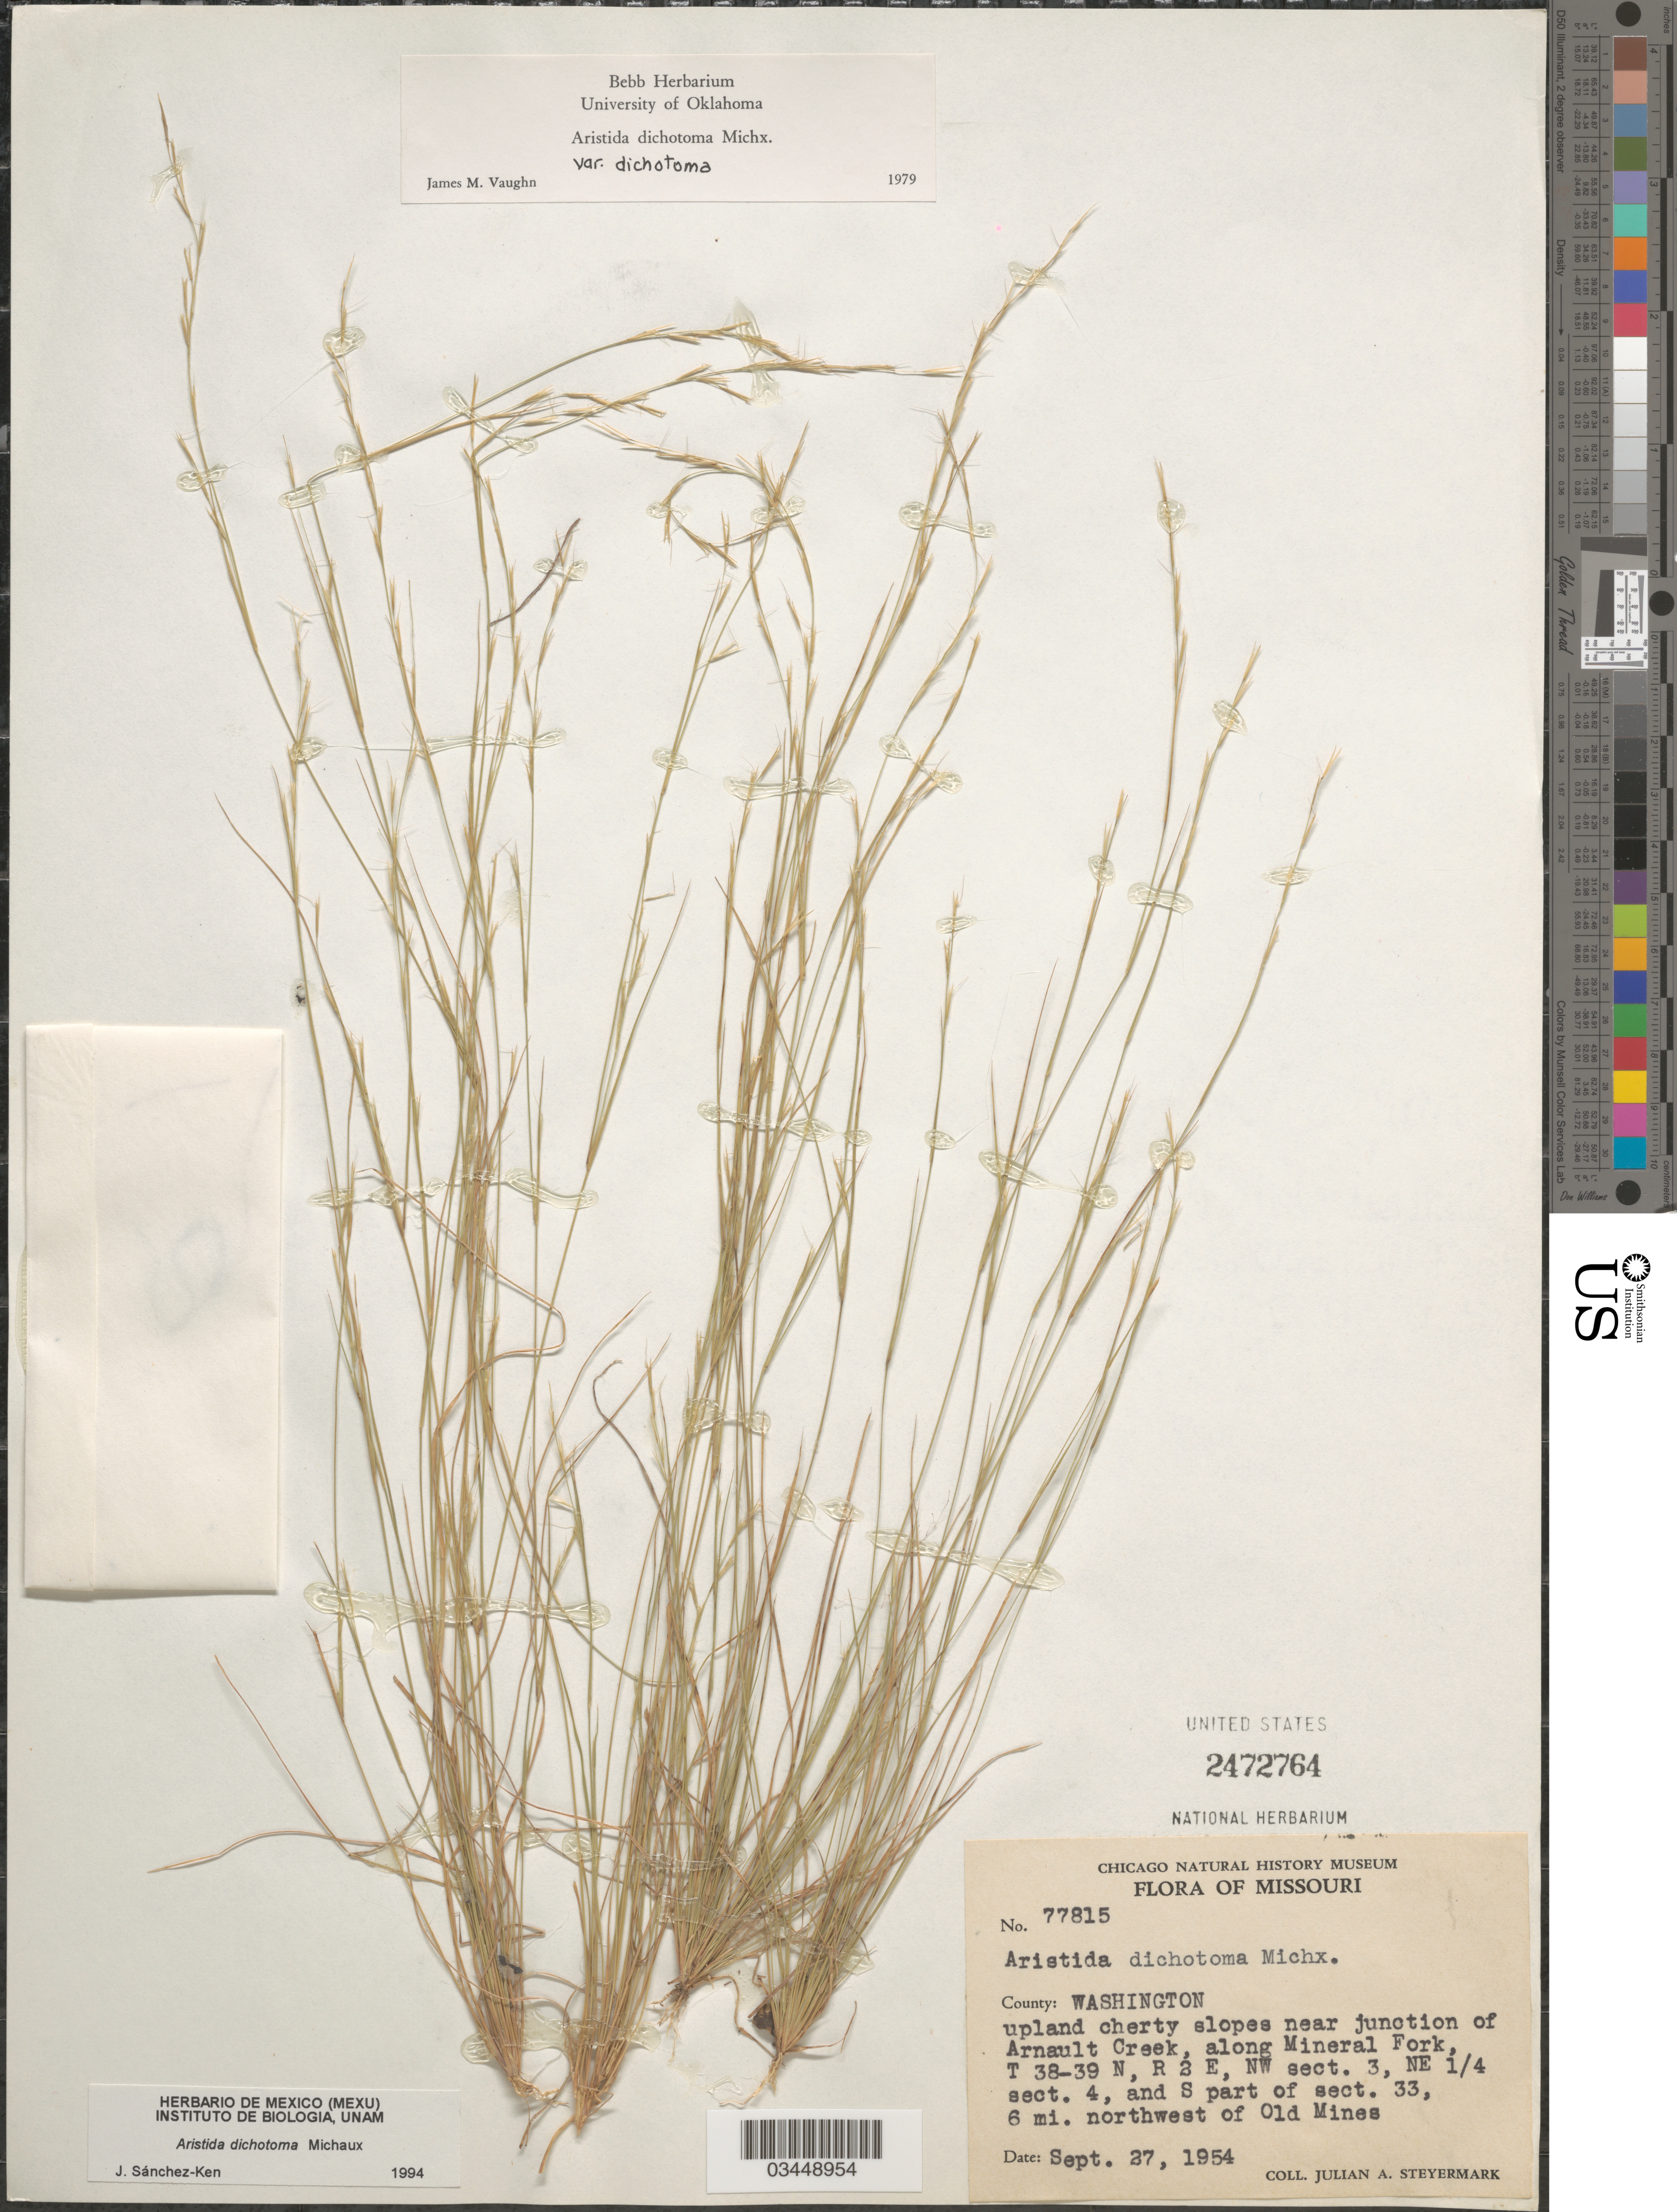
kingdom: Plantae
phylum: Tracheophyta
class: Liliopsida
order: Poales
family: Poaceae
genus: Aristida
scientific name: Aristida dichotoma var. dichotoma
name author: Michx.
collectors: J. Steyermark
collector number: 77815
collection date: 1954-09-27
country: United States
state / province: Missouri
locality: County: Washington. Upland cherty slopes near junction of Arnault Creek, along Mineral Fork, T 38-39 N, R 2 E, NW sect. 3, NE 1/4 sect. 4, and S part of sect. 33, 6 mi. northwest of Old Mines.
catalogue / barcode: US 2472764